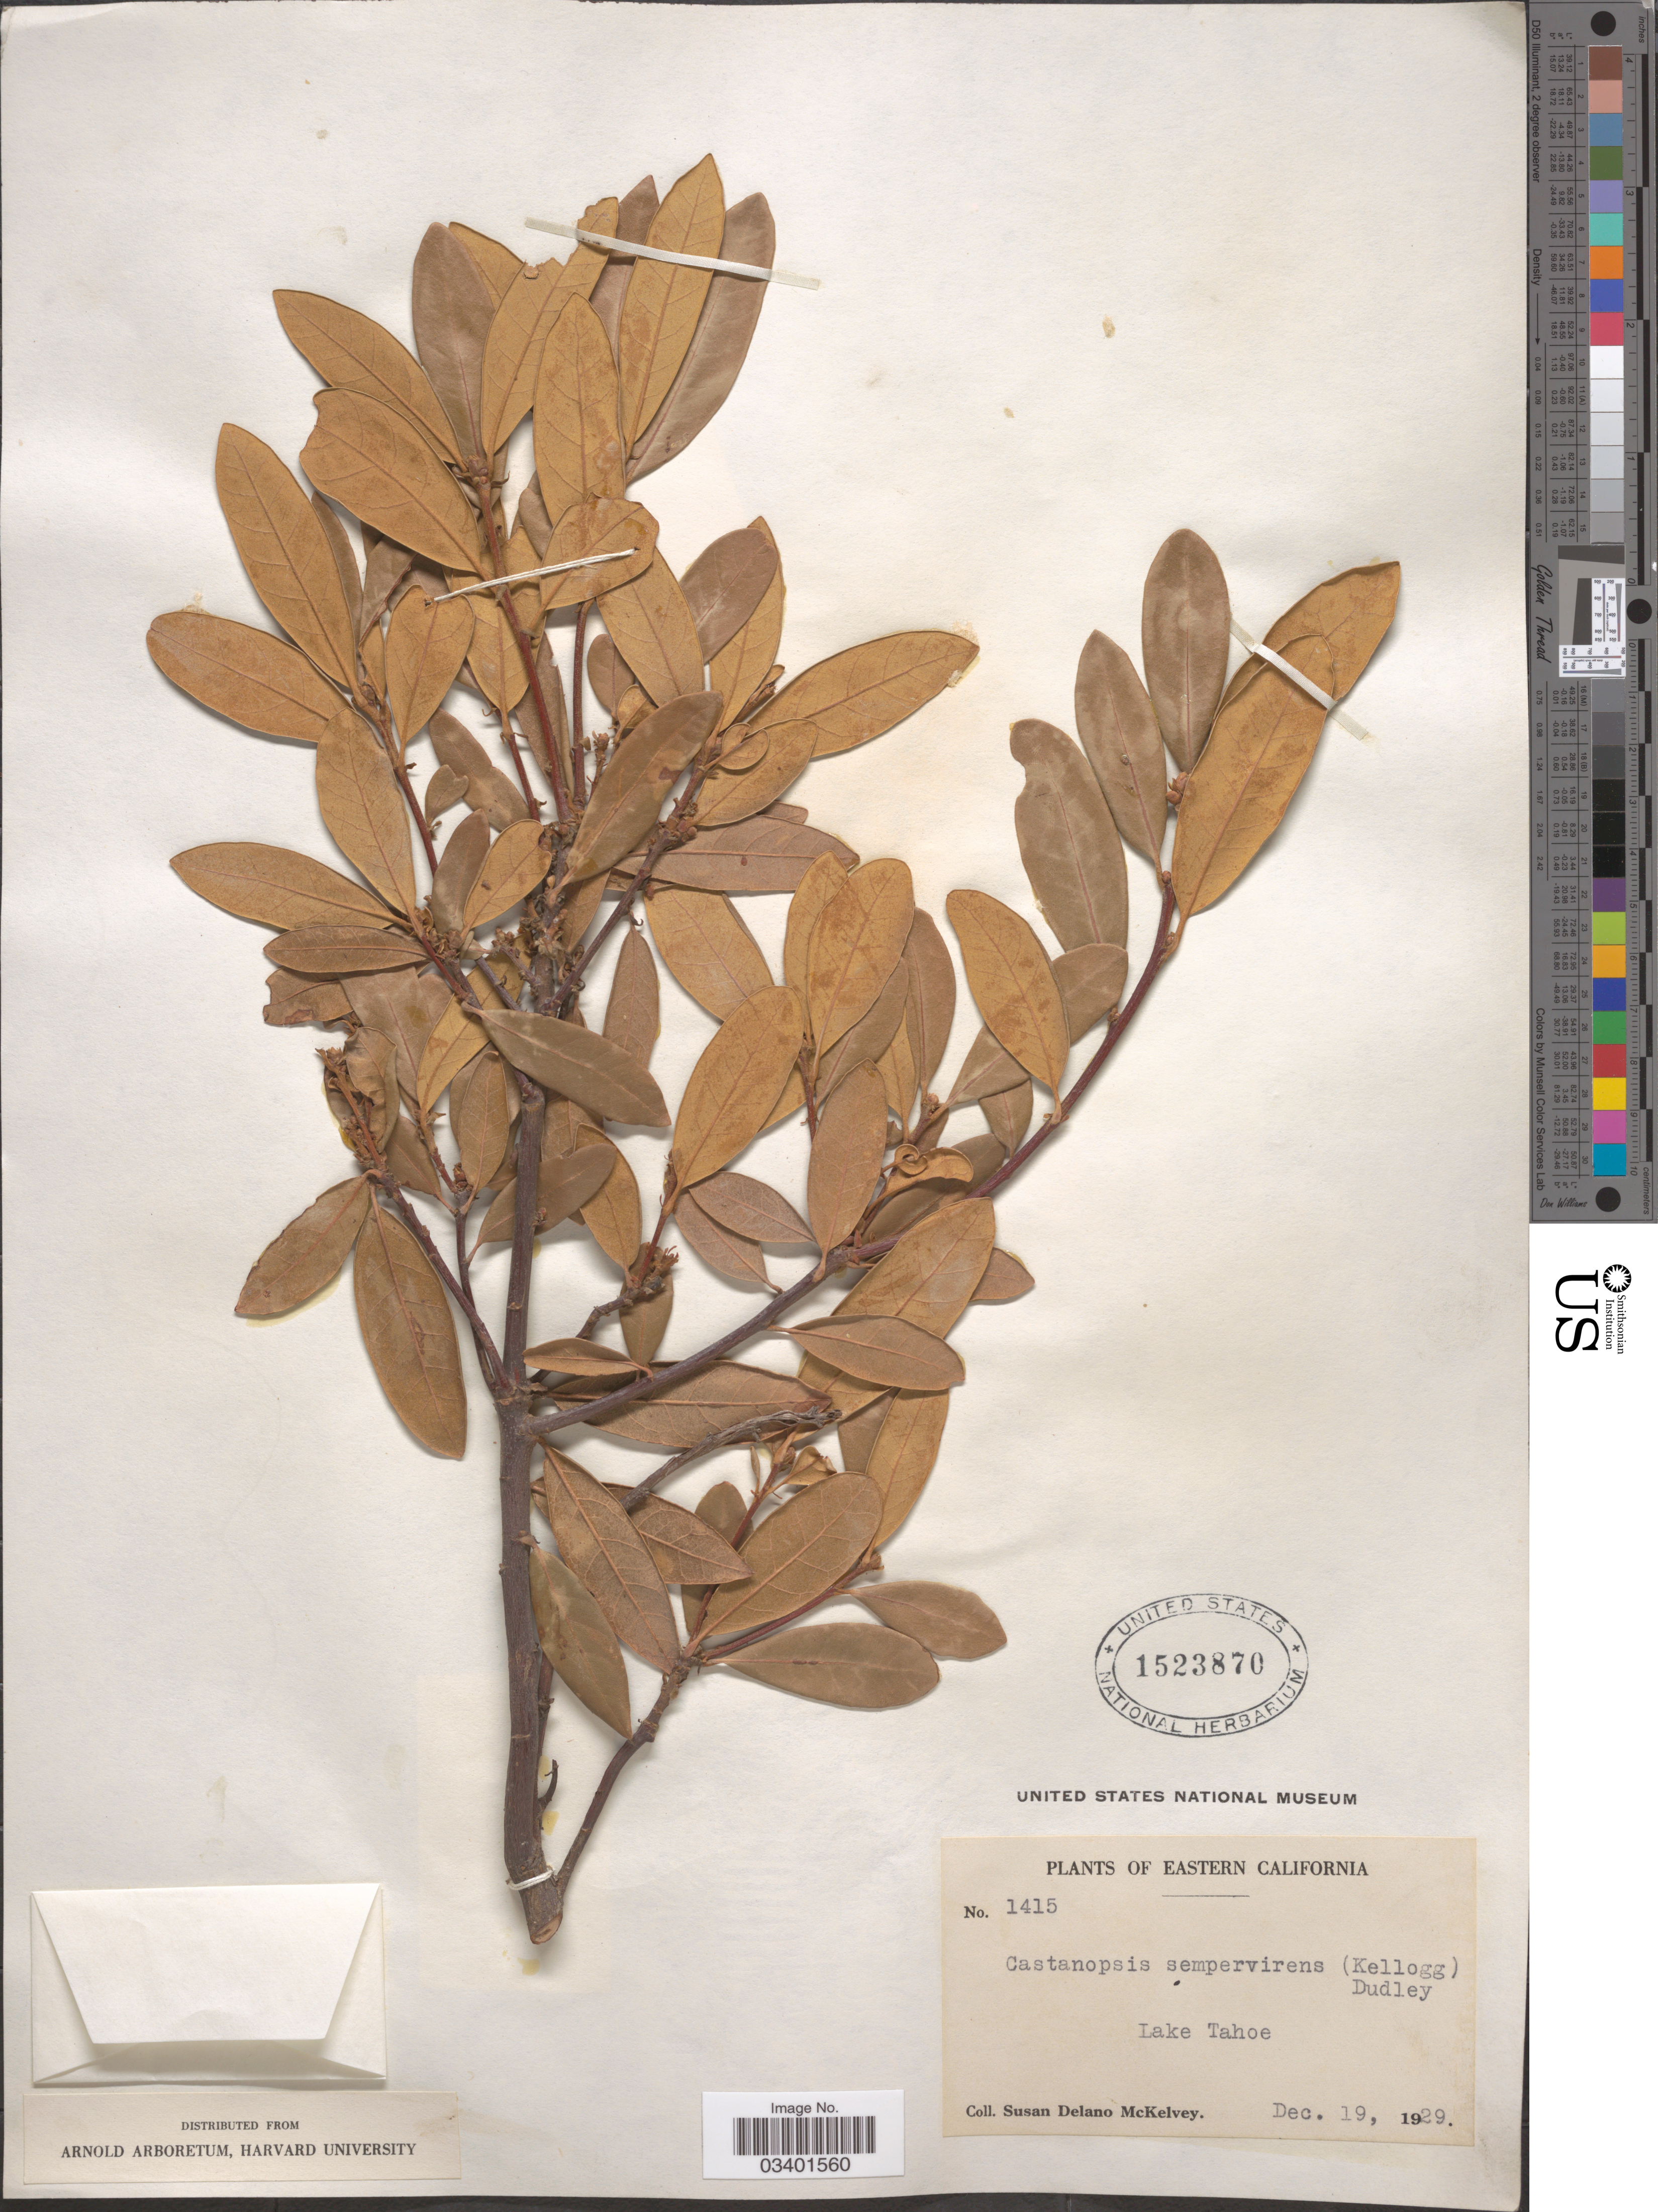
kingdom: Plantae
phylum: Tracheophyta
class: Magnoliopsida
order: Fagales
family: Fagaceae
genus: Chrysolepis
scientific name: Chrysolepis sempervirens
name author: (Kellogg) Hjelmq.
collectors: S. A. McKelvey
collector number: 1415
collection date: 1929-12-19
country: United States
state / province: California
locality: Eastern California. Lake Tahoe.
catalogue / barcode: US 1523870